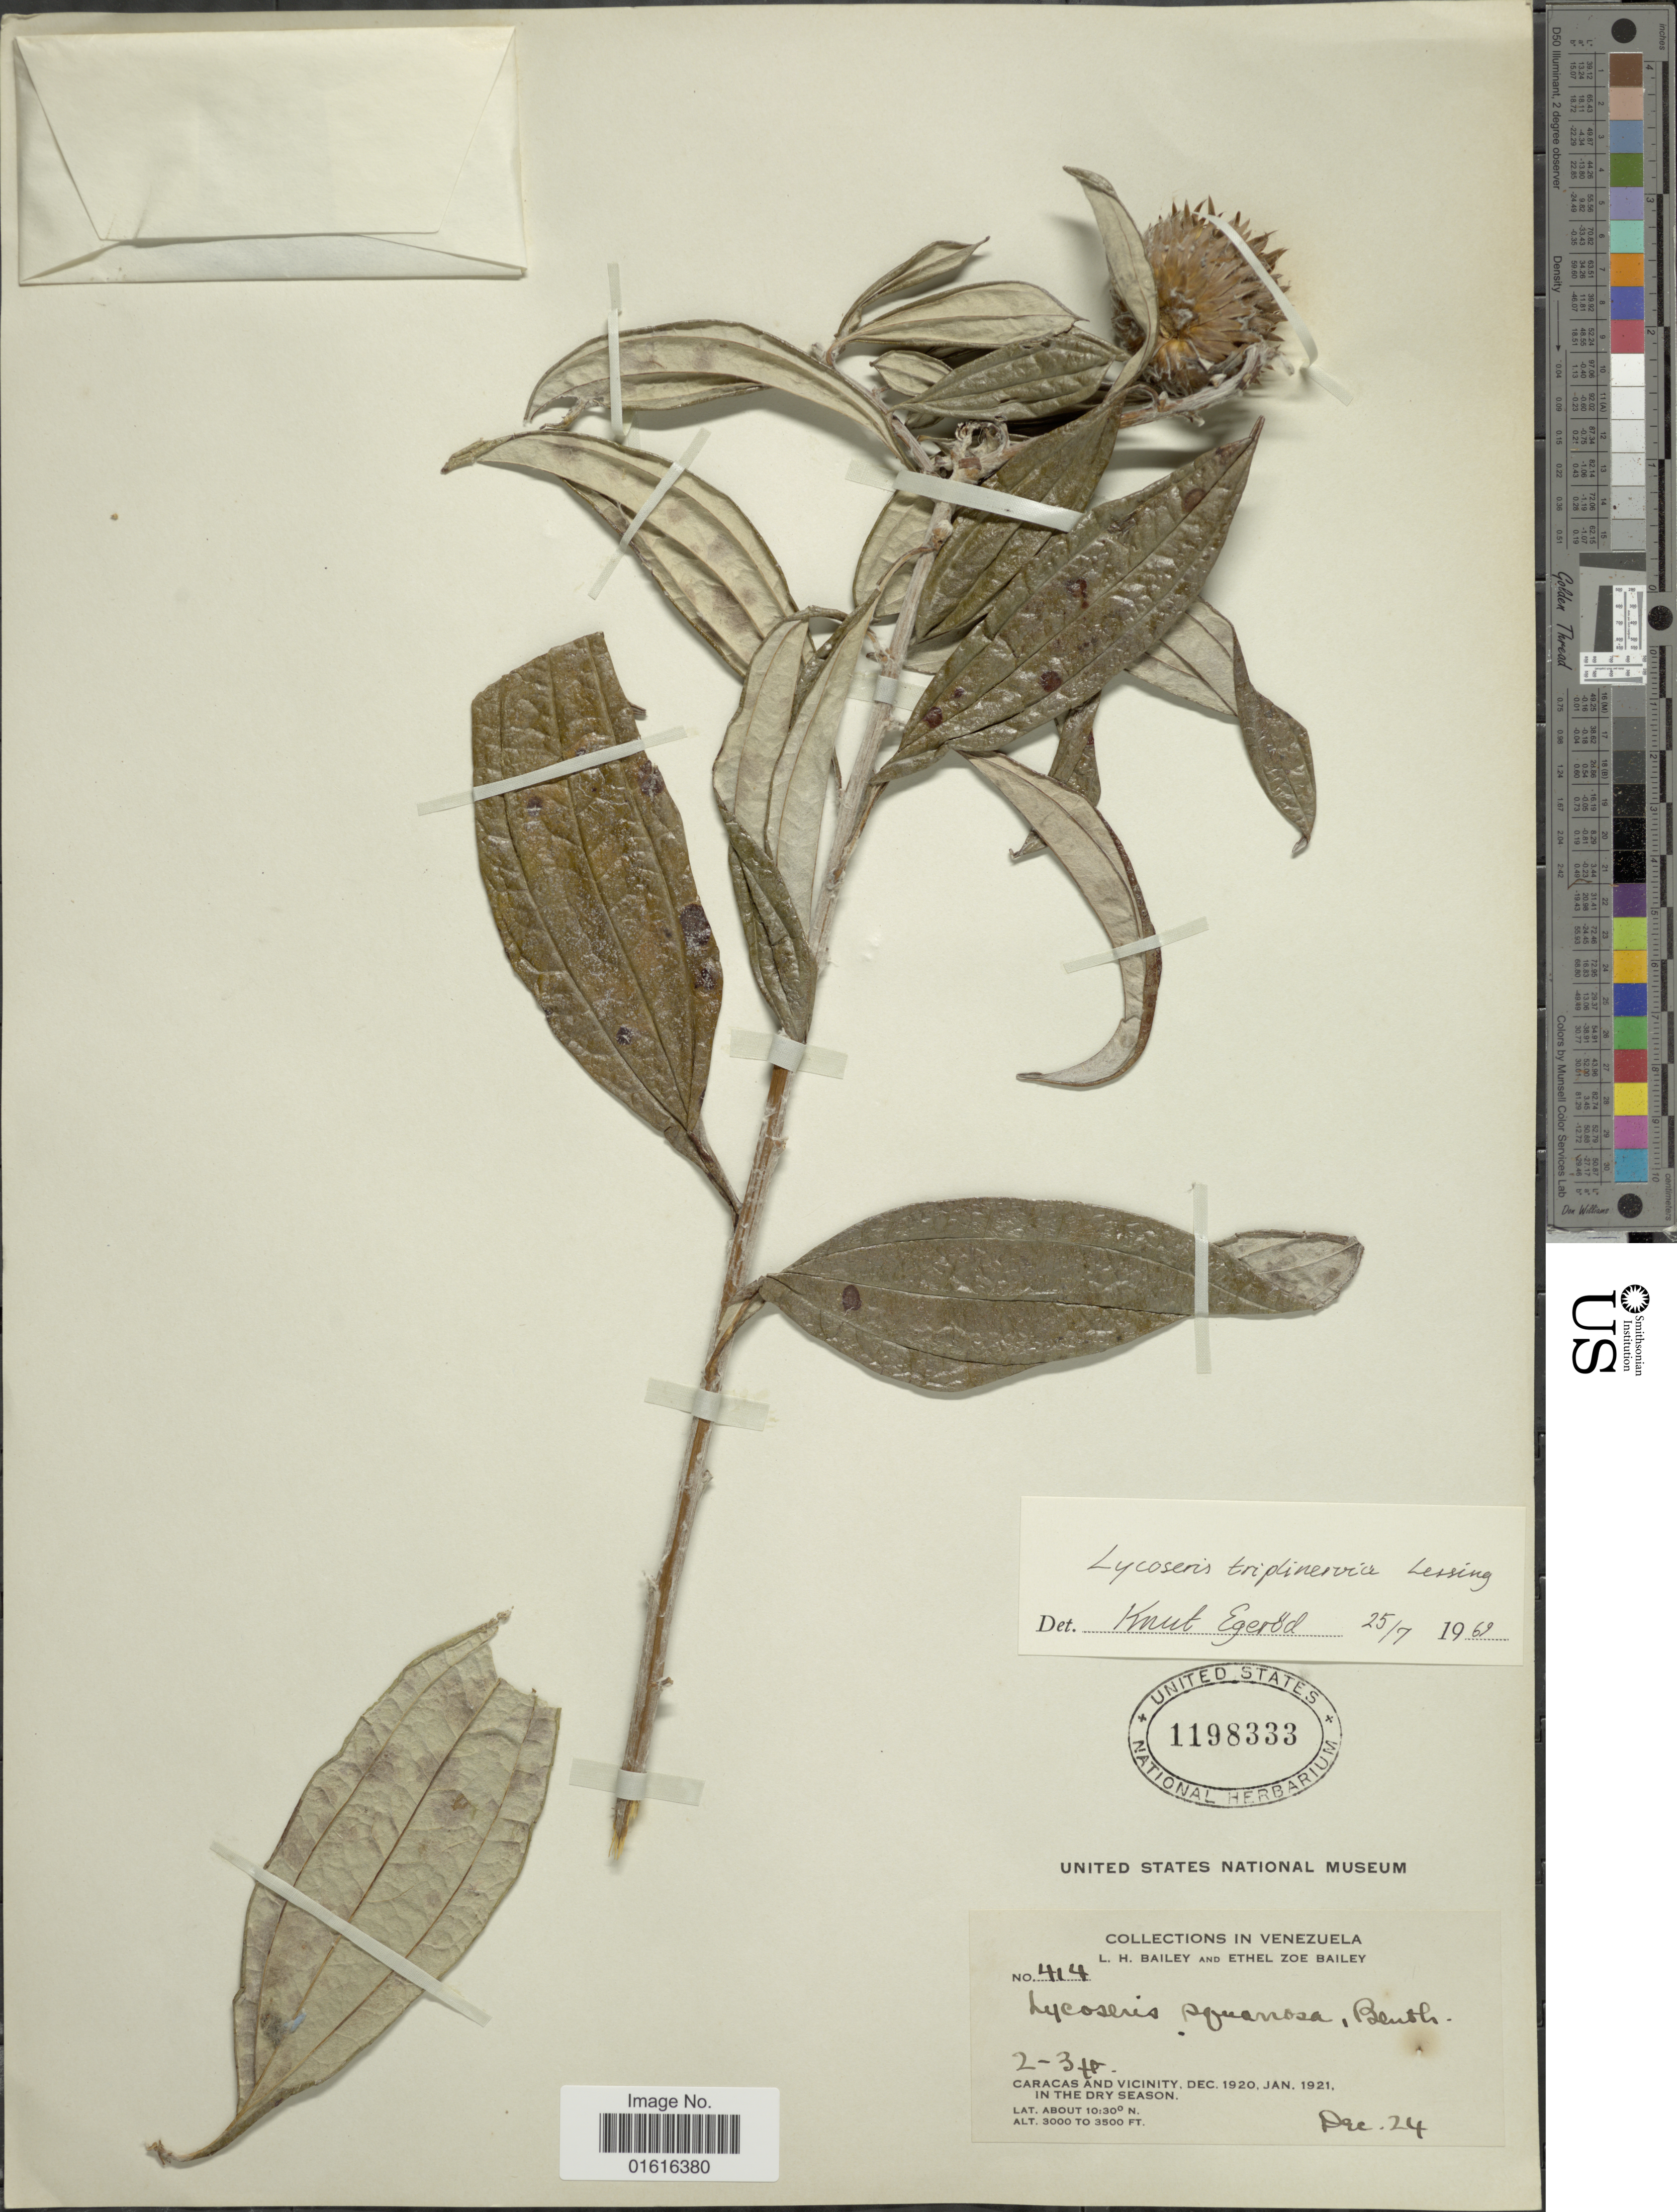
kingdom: Plantae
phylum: Tracheophyta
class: Magnoliopsida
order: Asterales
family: Asteraceae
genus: Lycoseris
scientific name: Lycoseris triplinervia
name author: Less.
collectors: L. H. Bailey & E. Z. Bailey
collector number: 414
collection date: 1920-12-24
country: Venezuela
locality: Caracas and vicinity, in the dry season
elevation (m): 914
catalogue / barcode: US 1198333